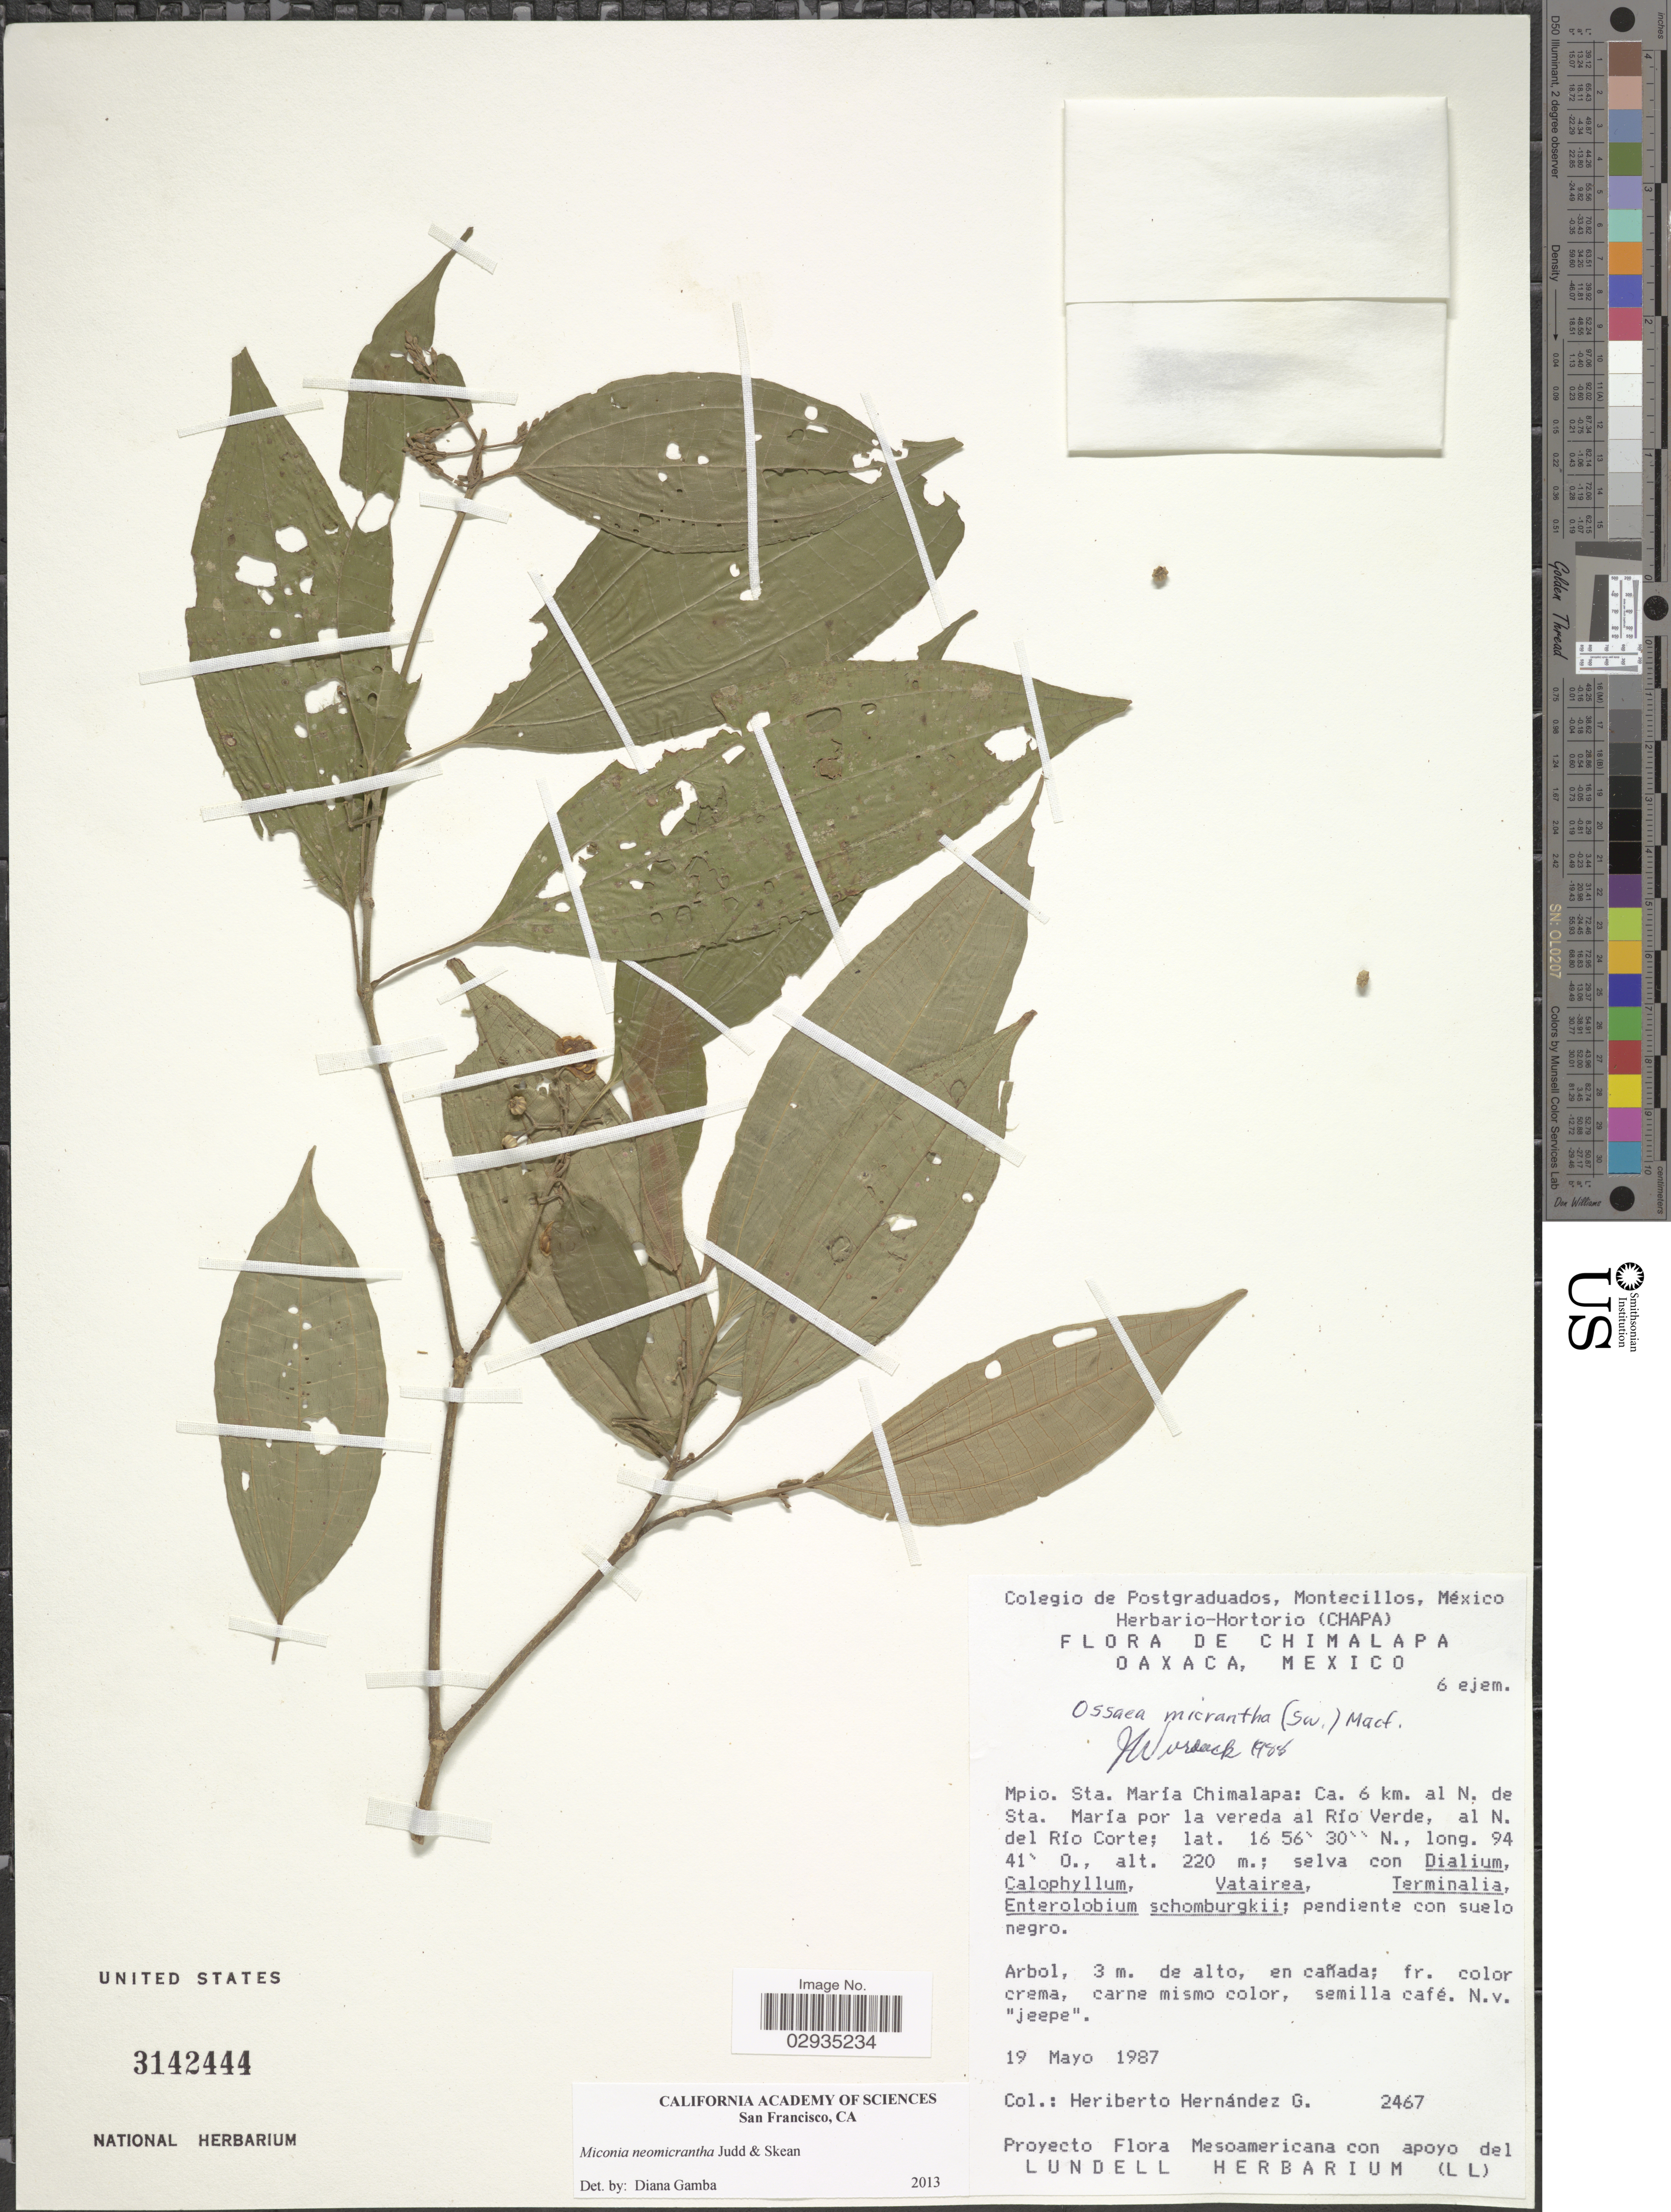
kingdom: Plantae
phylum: Tracheophyta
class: Magnoliopsida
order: Myrtales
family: Melastomataceae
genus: Miconia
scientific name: Miconia neomicrantha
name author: Judd & Skean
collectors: H. Hernandez G.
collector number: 2467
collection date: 1987-05-19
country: Mexico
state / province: Oaxaca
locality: Chimalapa, Mpio. Sta. María Chimalapa, Ca. 6 km. al N. de Sta. María por la vereda al Río Verde, al N. del Río Corte.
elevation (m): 220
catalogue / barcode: US 3142444